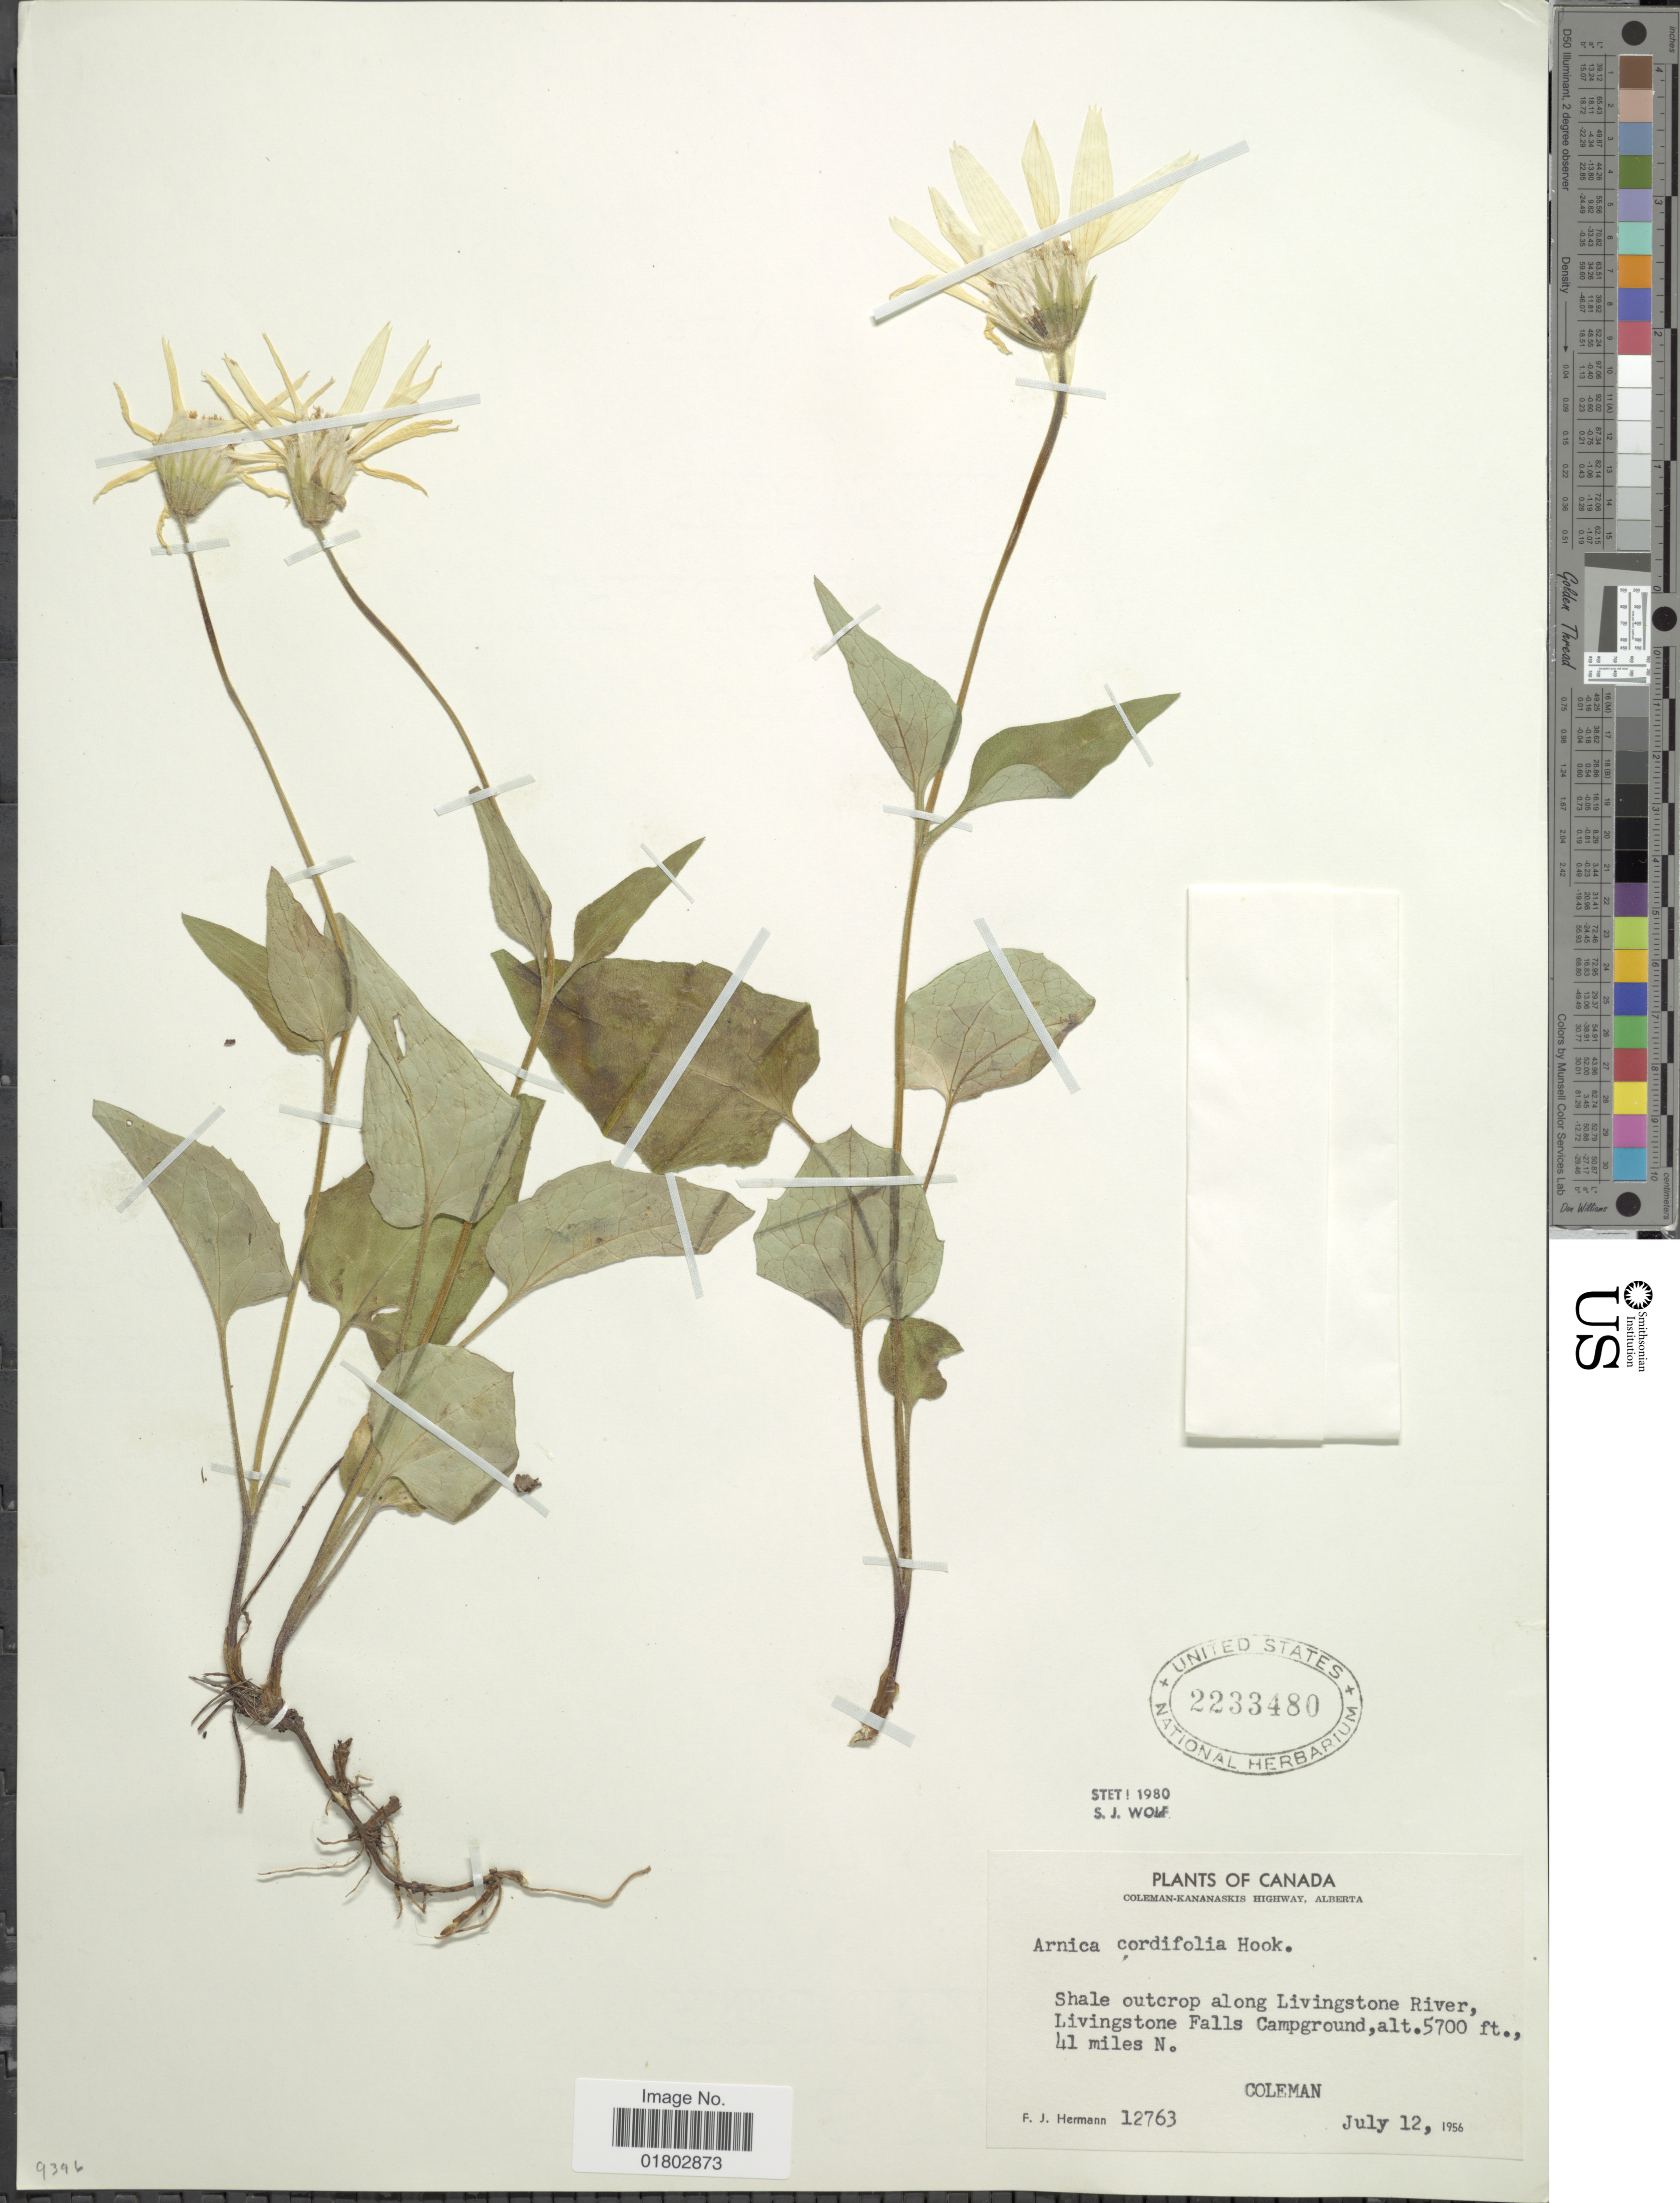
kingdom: Plantae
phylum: Tracheophyta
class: Magnoliopsida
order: Asterales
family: Asteraceae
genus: Arnica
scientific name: Arnica cordifolia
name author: Hook.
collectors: F. J. Hermann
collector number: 12763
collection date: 1956-07-12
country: Canada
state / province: Alberta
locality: Coleman-Kananaskis Highway, Shale outcrop along Livingstone River, Livingstone Falls Campground, 41 miles N. Coleman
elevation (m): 1737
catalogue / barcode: US 2233480